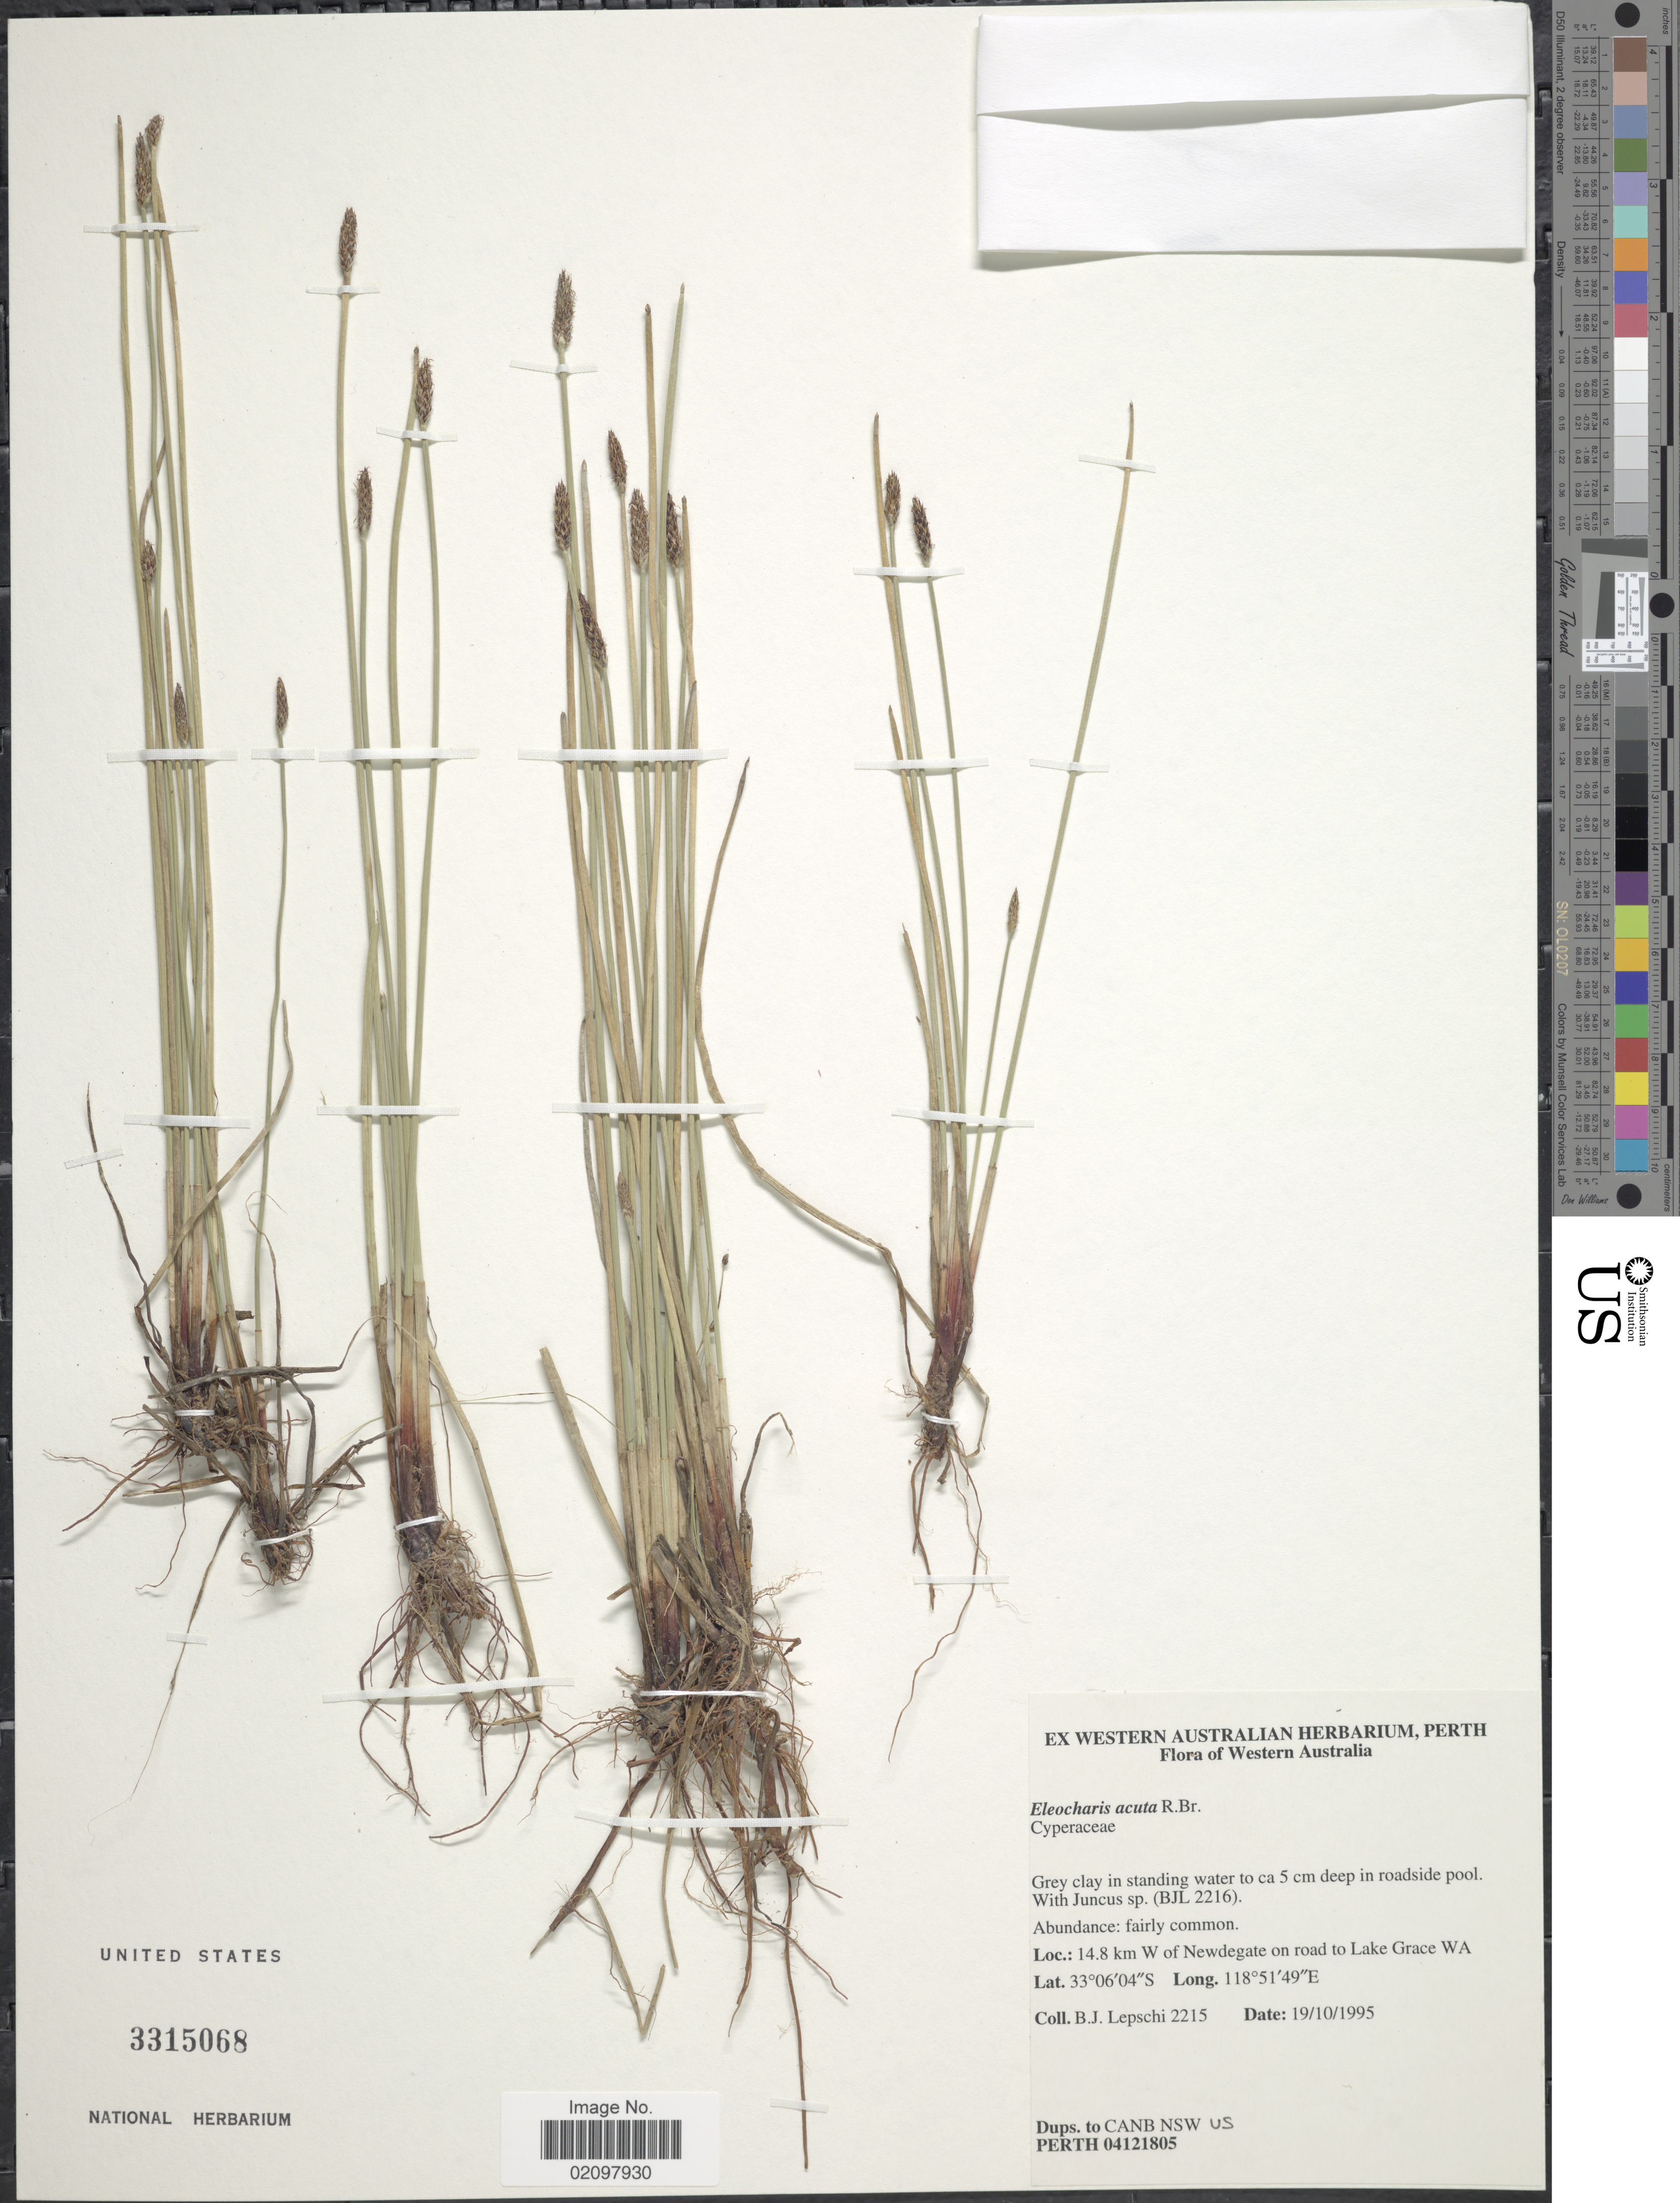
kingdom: Plantae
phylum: Tracheophyta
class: Liliopsida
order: Poales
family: Cyperaceae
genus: Eleocharis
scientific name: Eleocharis acuta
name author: R. Br.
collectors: B. Lepschi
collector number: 2215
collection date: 1995-10-19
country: Australia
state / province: Western Australia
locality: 14.8 km W of Newdegate on road to Lake Grace WA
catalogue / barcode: US 3315068